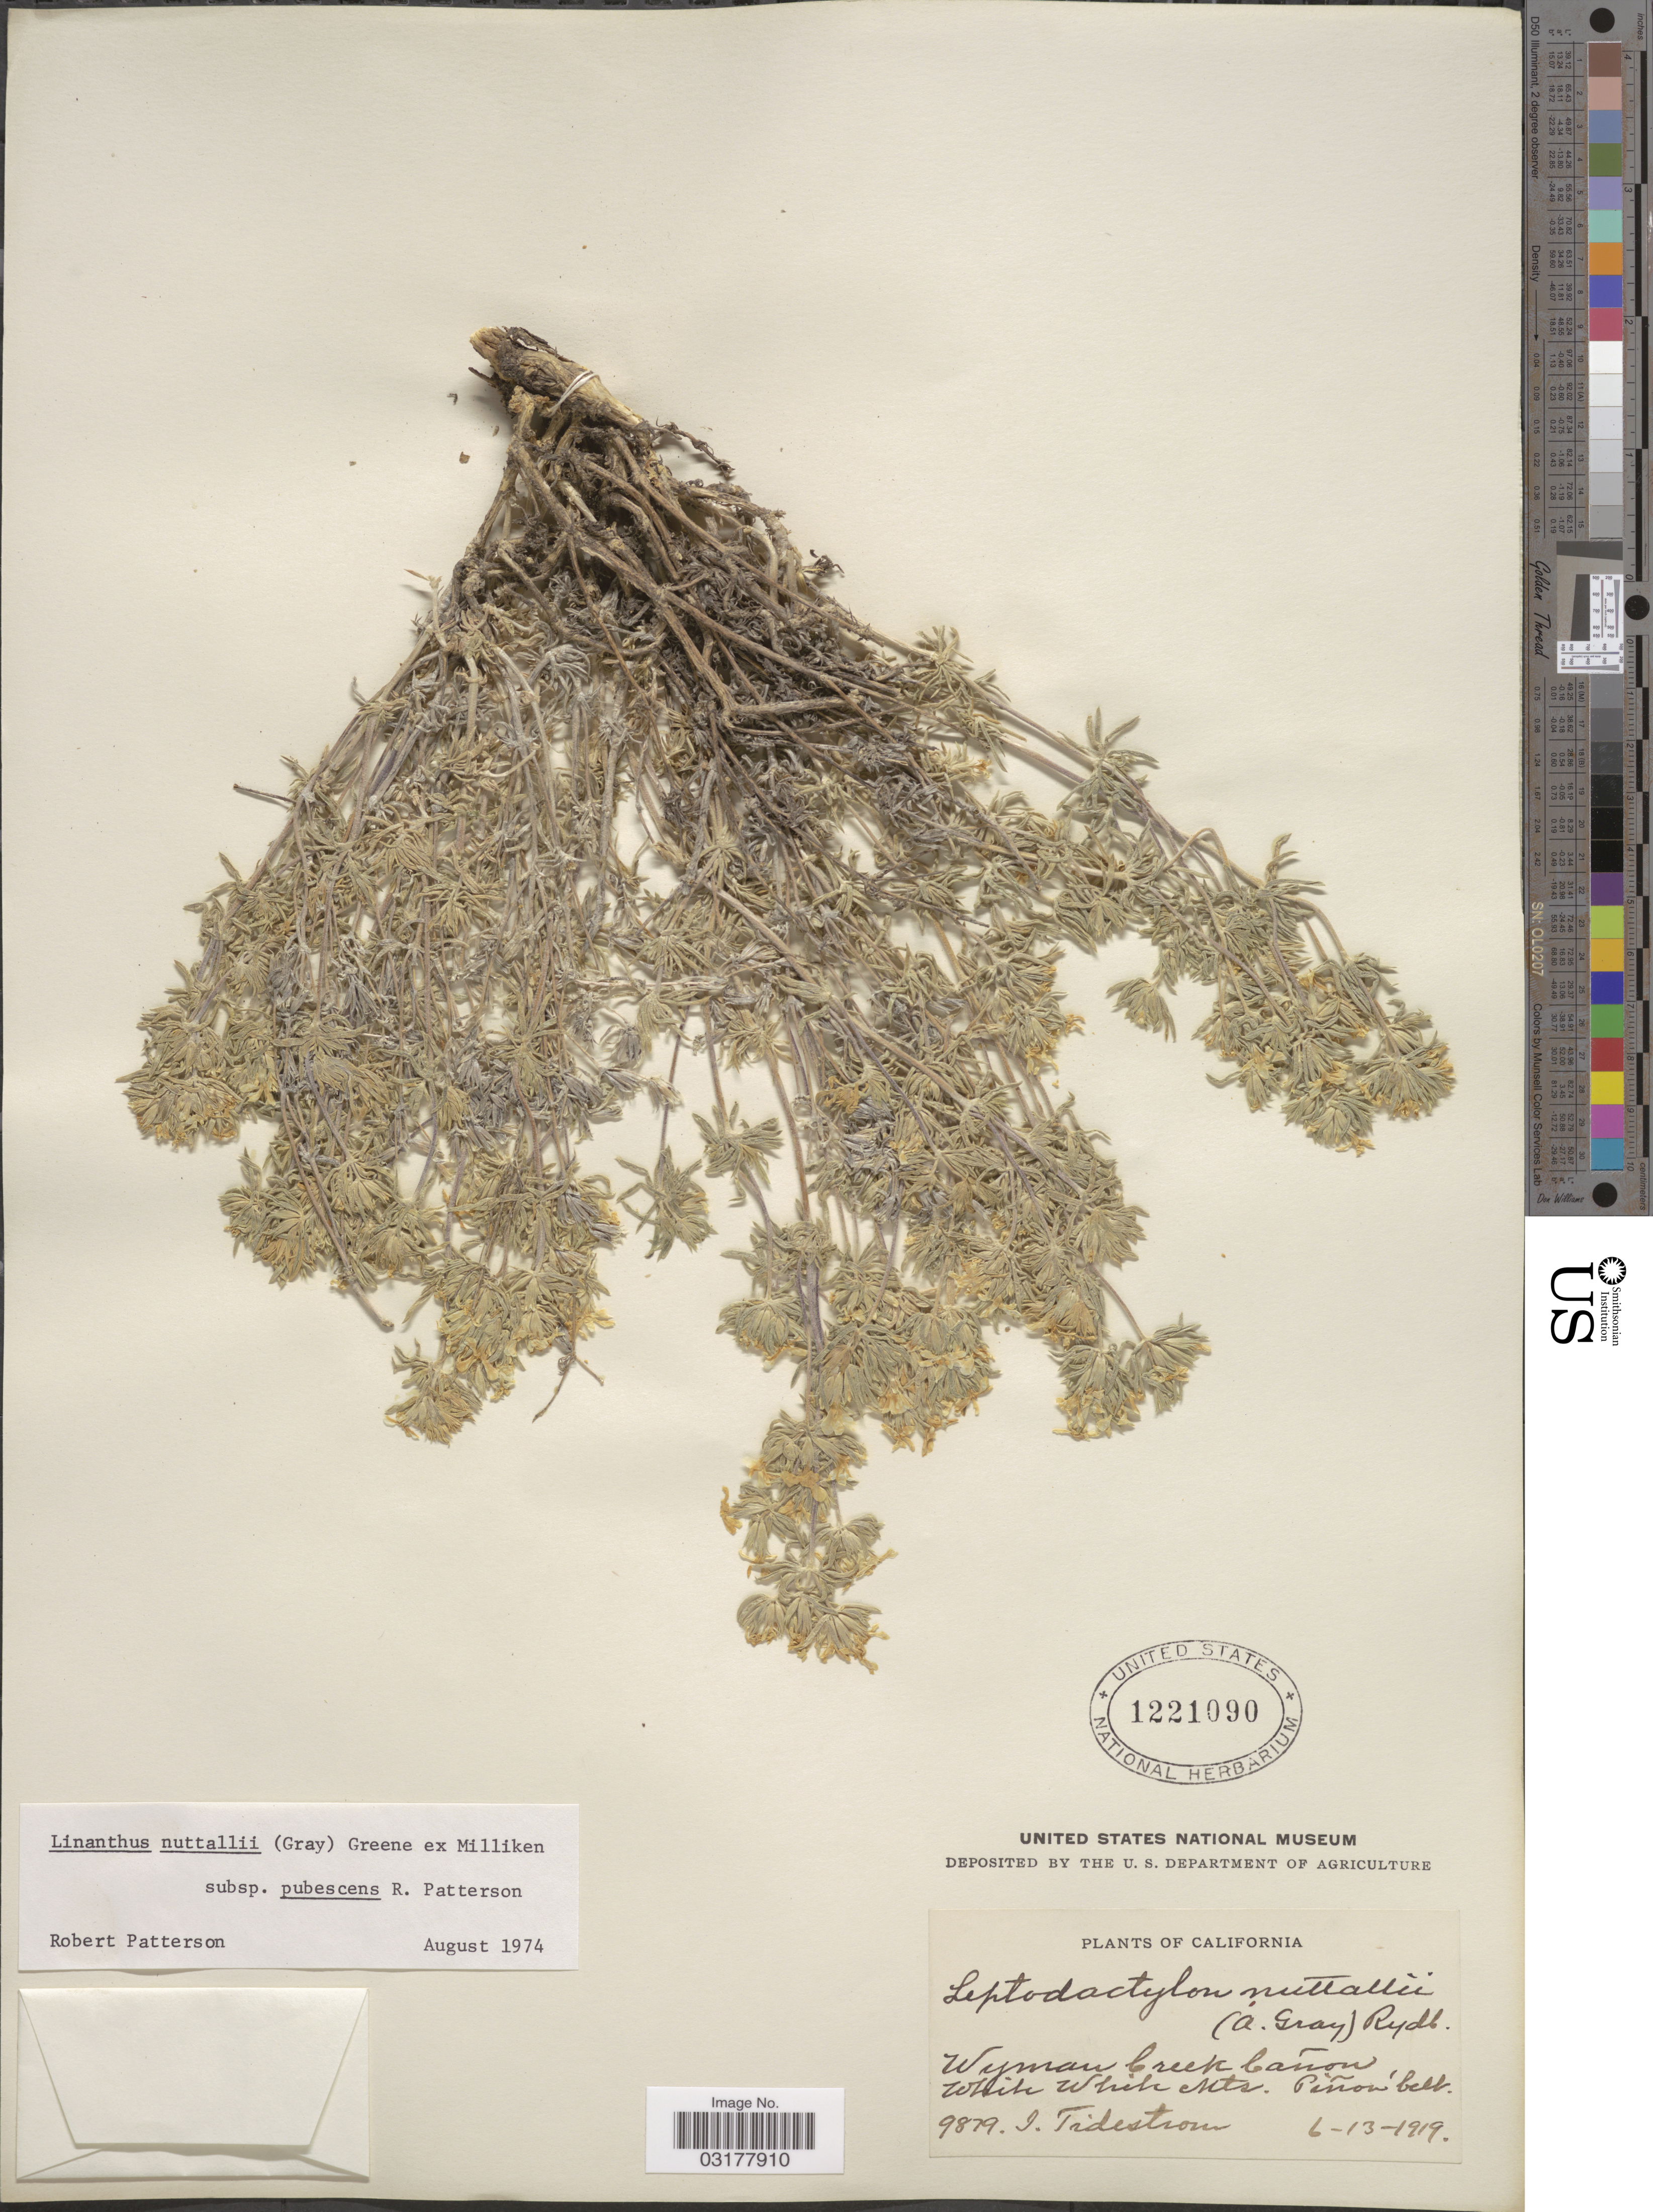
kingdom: Plantae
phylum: Tracheophyta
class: Magnoliopsida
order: Ericales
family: Polemoniaceae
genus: Leptosiphon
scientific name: Leptosiphon nuttallii subsp. pubescens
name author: (R. Patt.) J.M. Porter & L.A. Johnson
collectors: I. F. Tidestrom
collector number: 9879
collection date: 1919-06-13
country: United States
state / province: California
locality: Wyman Creek Cañon, White White Mts. Piñon belt.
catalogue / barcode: US 1221090